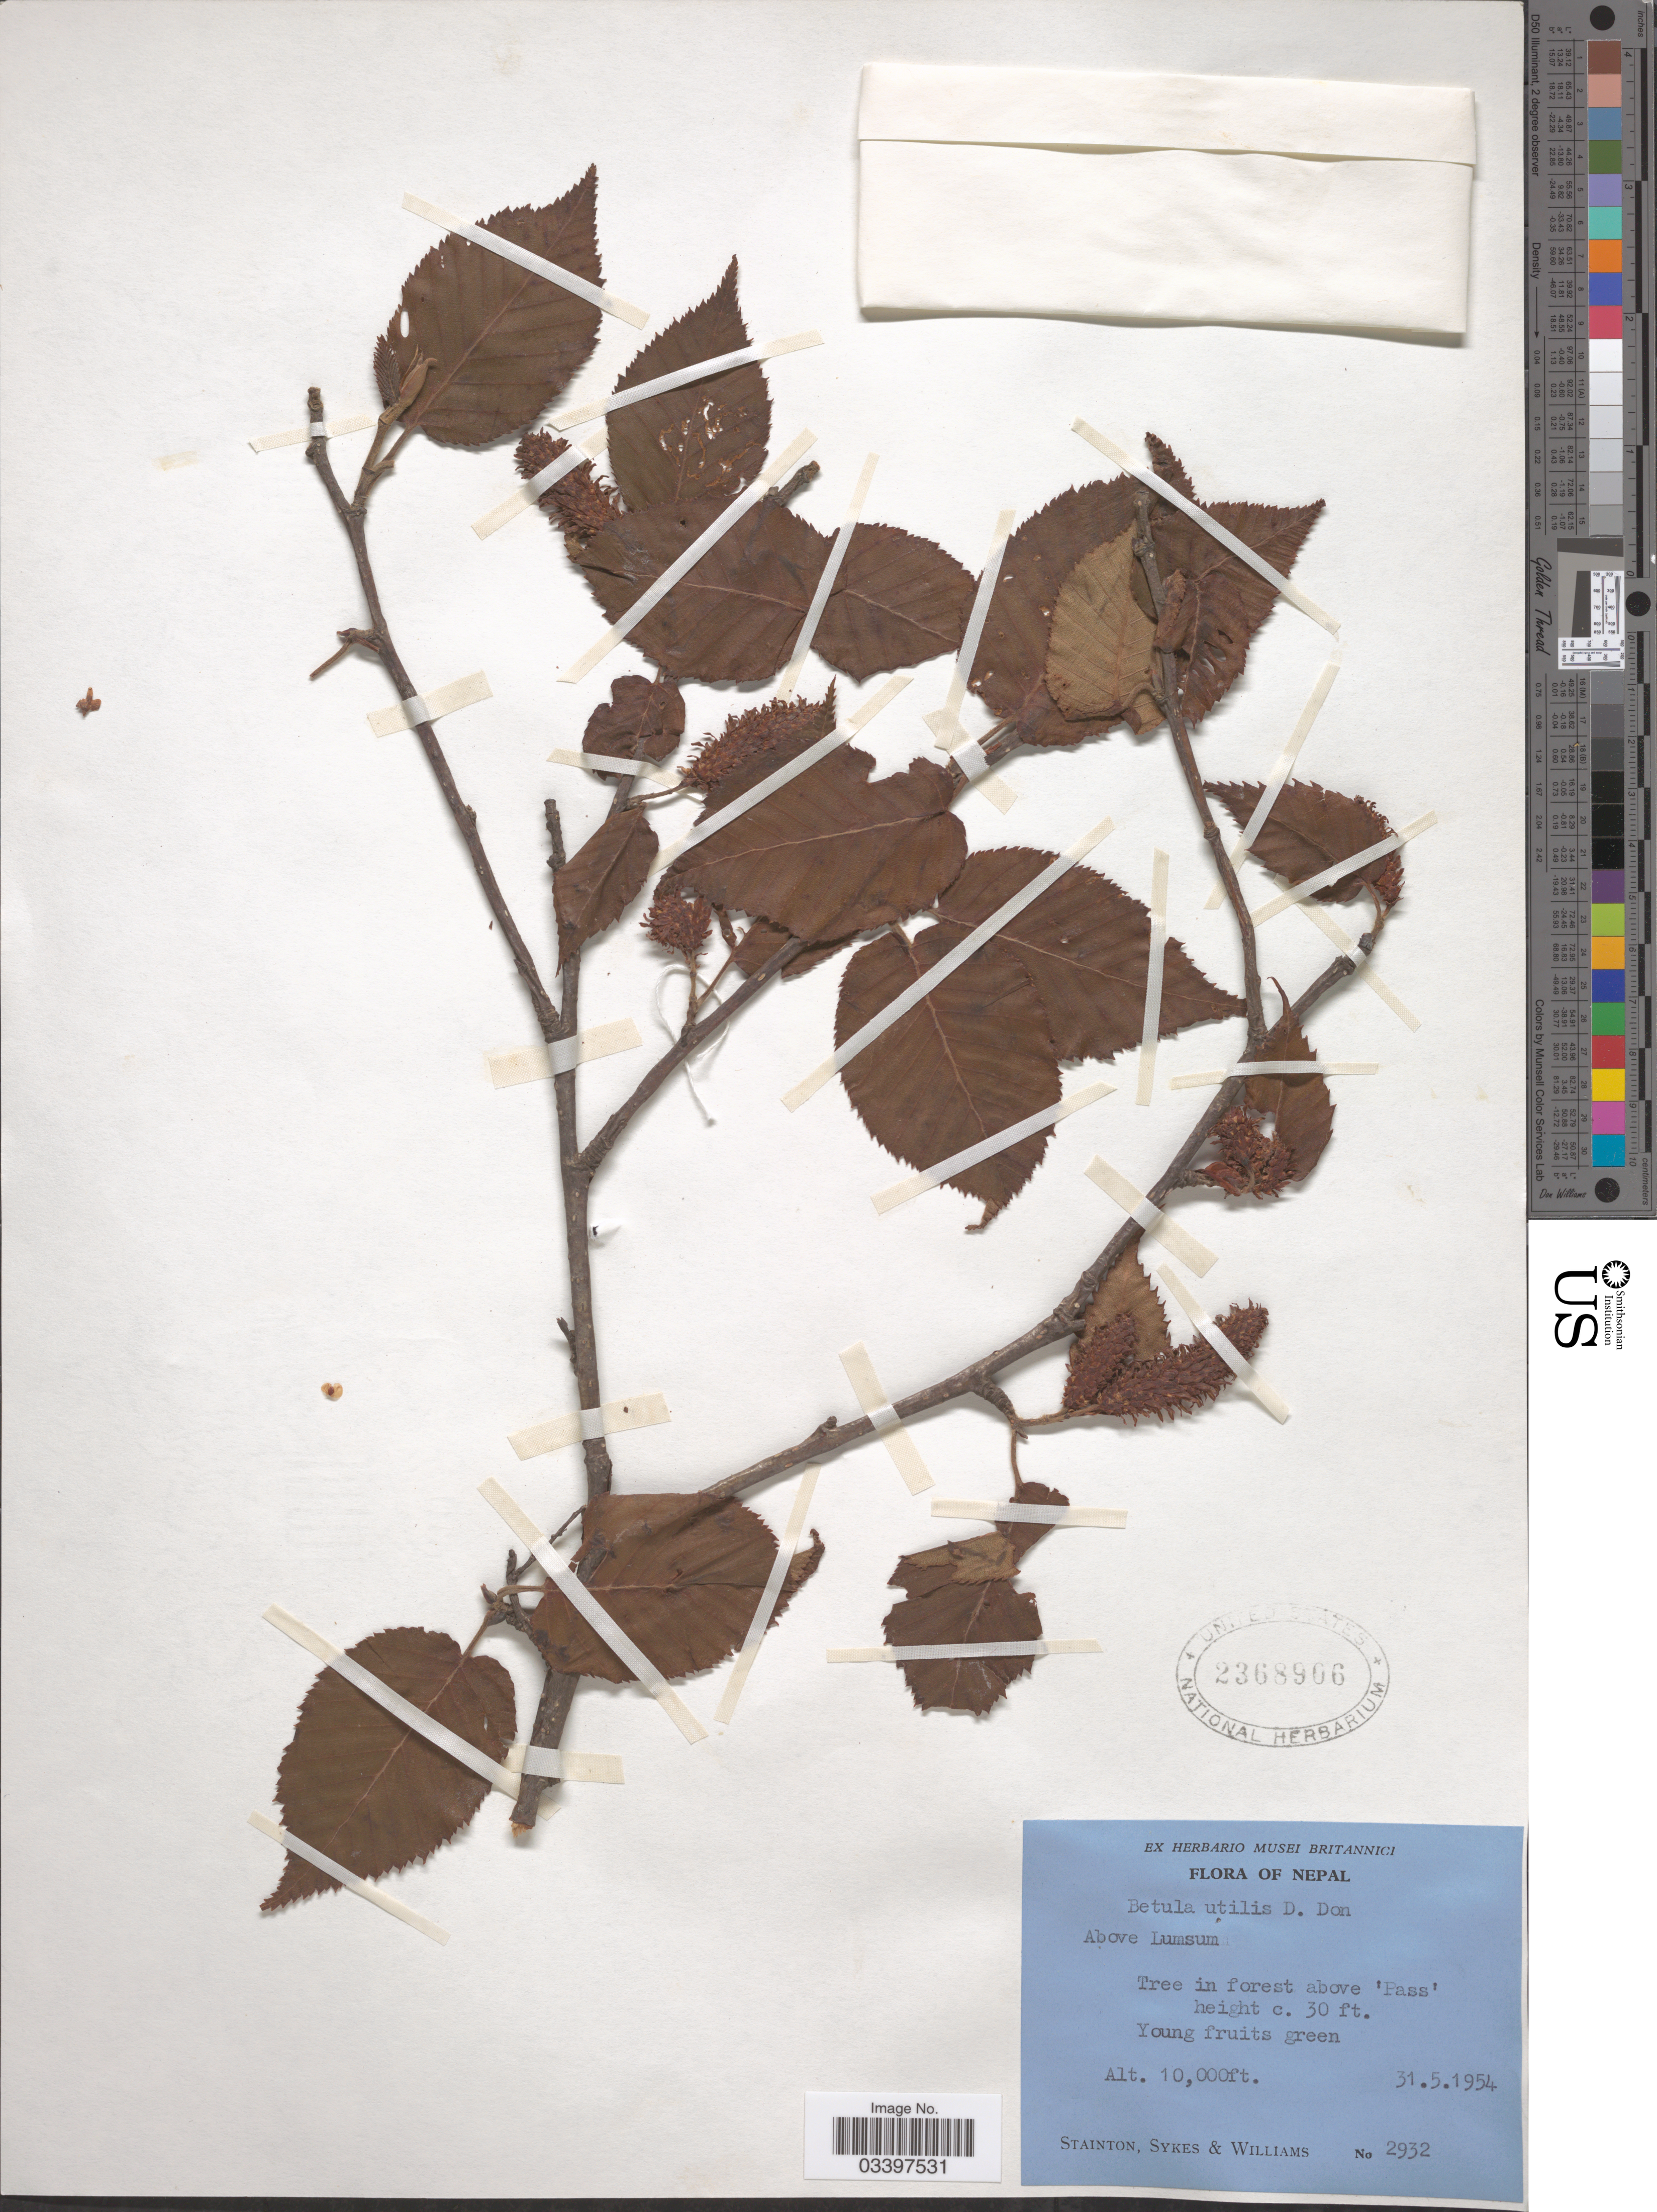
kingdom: Plantae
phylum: Tracheophyta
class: Magnoliopsida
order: Fagales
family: Betulaceae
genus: Betula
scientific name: Betula utilis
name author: D. Don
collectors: -. Stainton, Sykes, -- & -- Williams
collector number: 2932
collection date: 1954-05-31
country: Nepal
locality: Above Lumsum. Tree in forest above 'Pass'.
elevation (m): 3048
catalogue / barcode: US 2368906